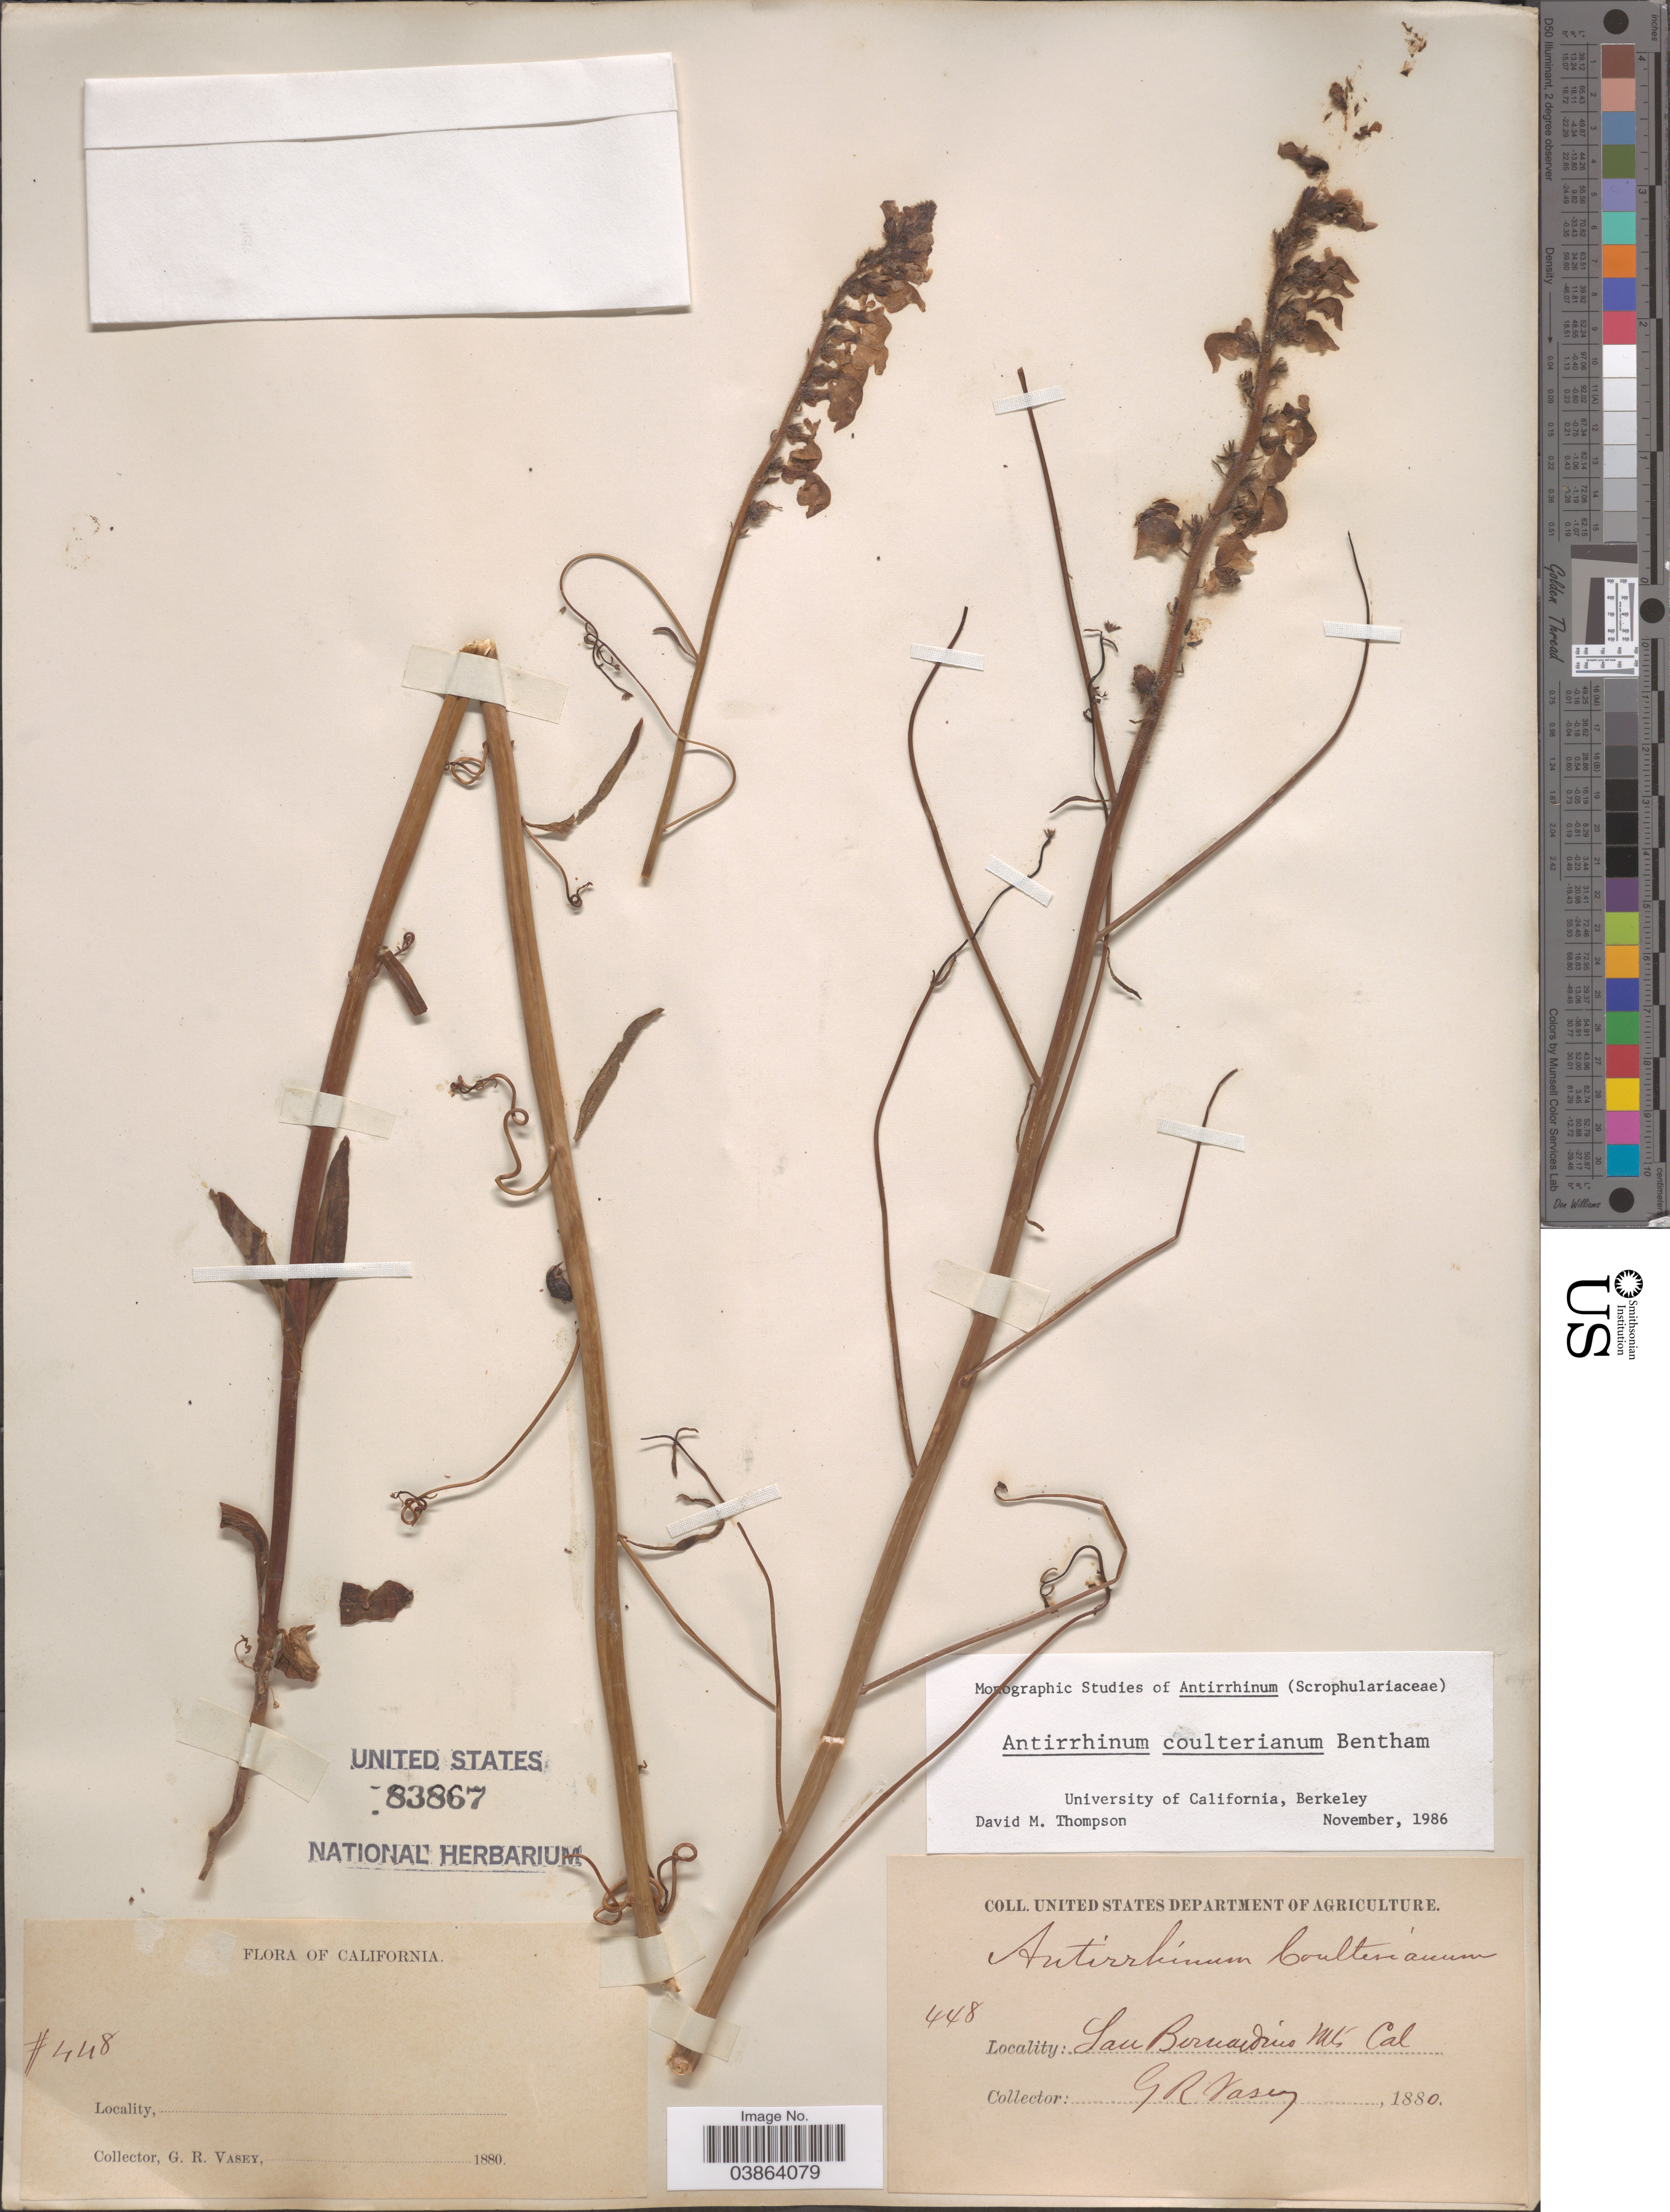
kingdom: Plantae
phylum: Tracheophyta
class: Magnoliopsida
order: Lamiales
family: Plantaginaceae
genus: Sairocarpus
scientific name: Sairocarpus coulterianus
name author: (Benth.) D.A. Sutton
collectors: G. R. Vasey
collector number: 448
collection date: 1880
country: United States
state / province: California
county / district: San Bernardino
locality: San Bernardino Mts.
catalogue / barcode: US 83867